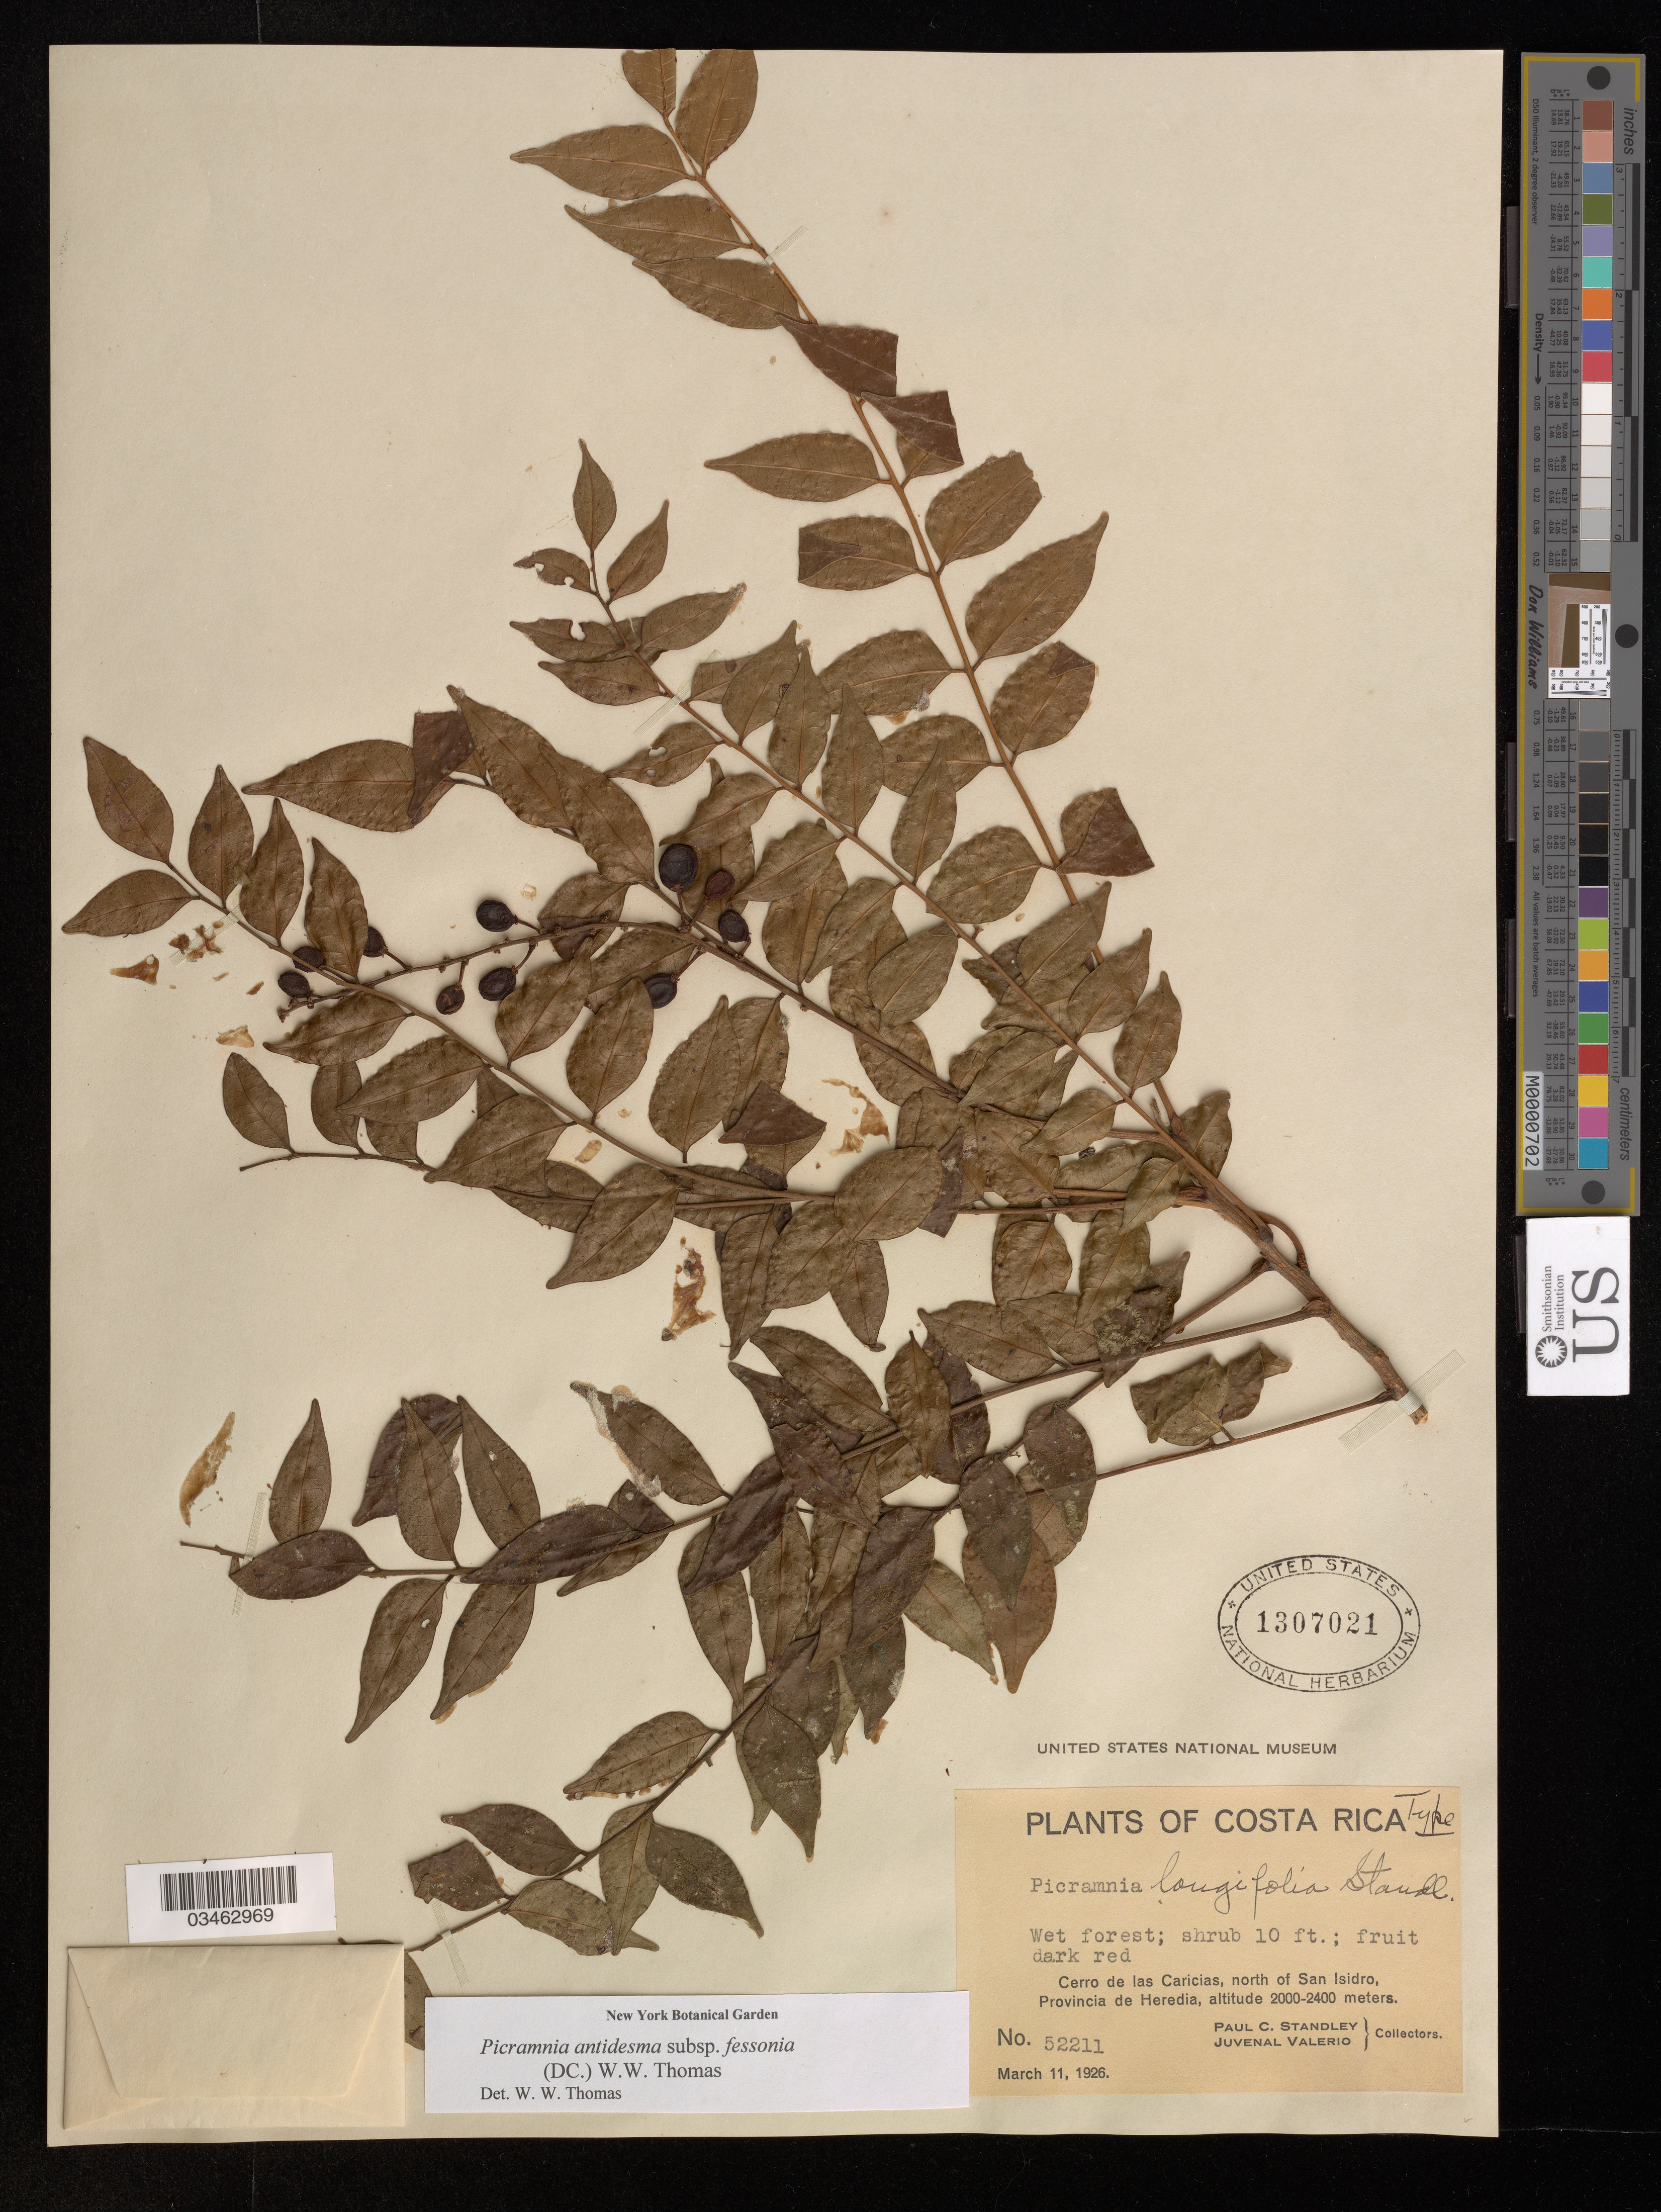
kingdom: Plantae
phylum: Tracheophyta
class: Magnoliopsida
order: Picramniales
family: Picramniaceae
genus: Picramnia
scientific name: Picramnia longifolia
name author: Standl.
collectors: P. C. Standley & J. Valerio R.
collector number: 52211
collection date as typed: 11 Mar 1926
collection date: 1926-03-11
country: Costa Rica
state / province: Heredia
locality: Cerro de las Caricias, N of San Isidro.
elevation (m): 2000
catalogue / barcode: US 1307021